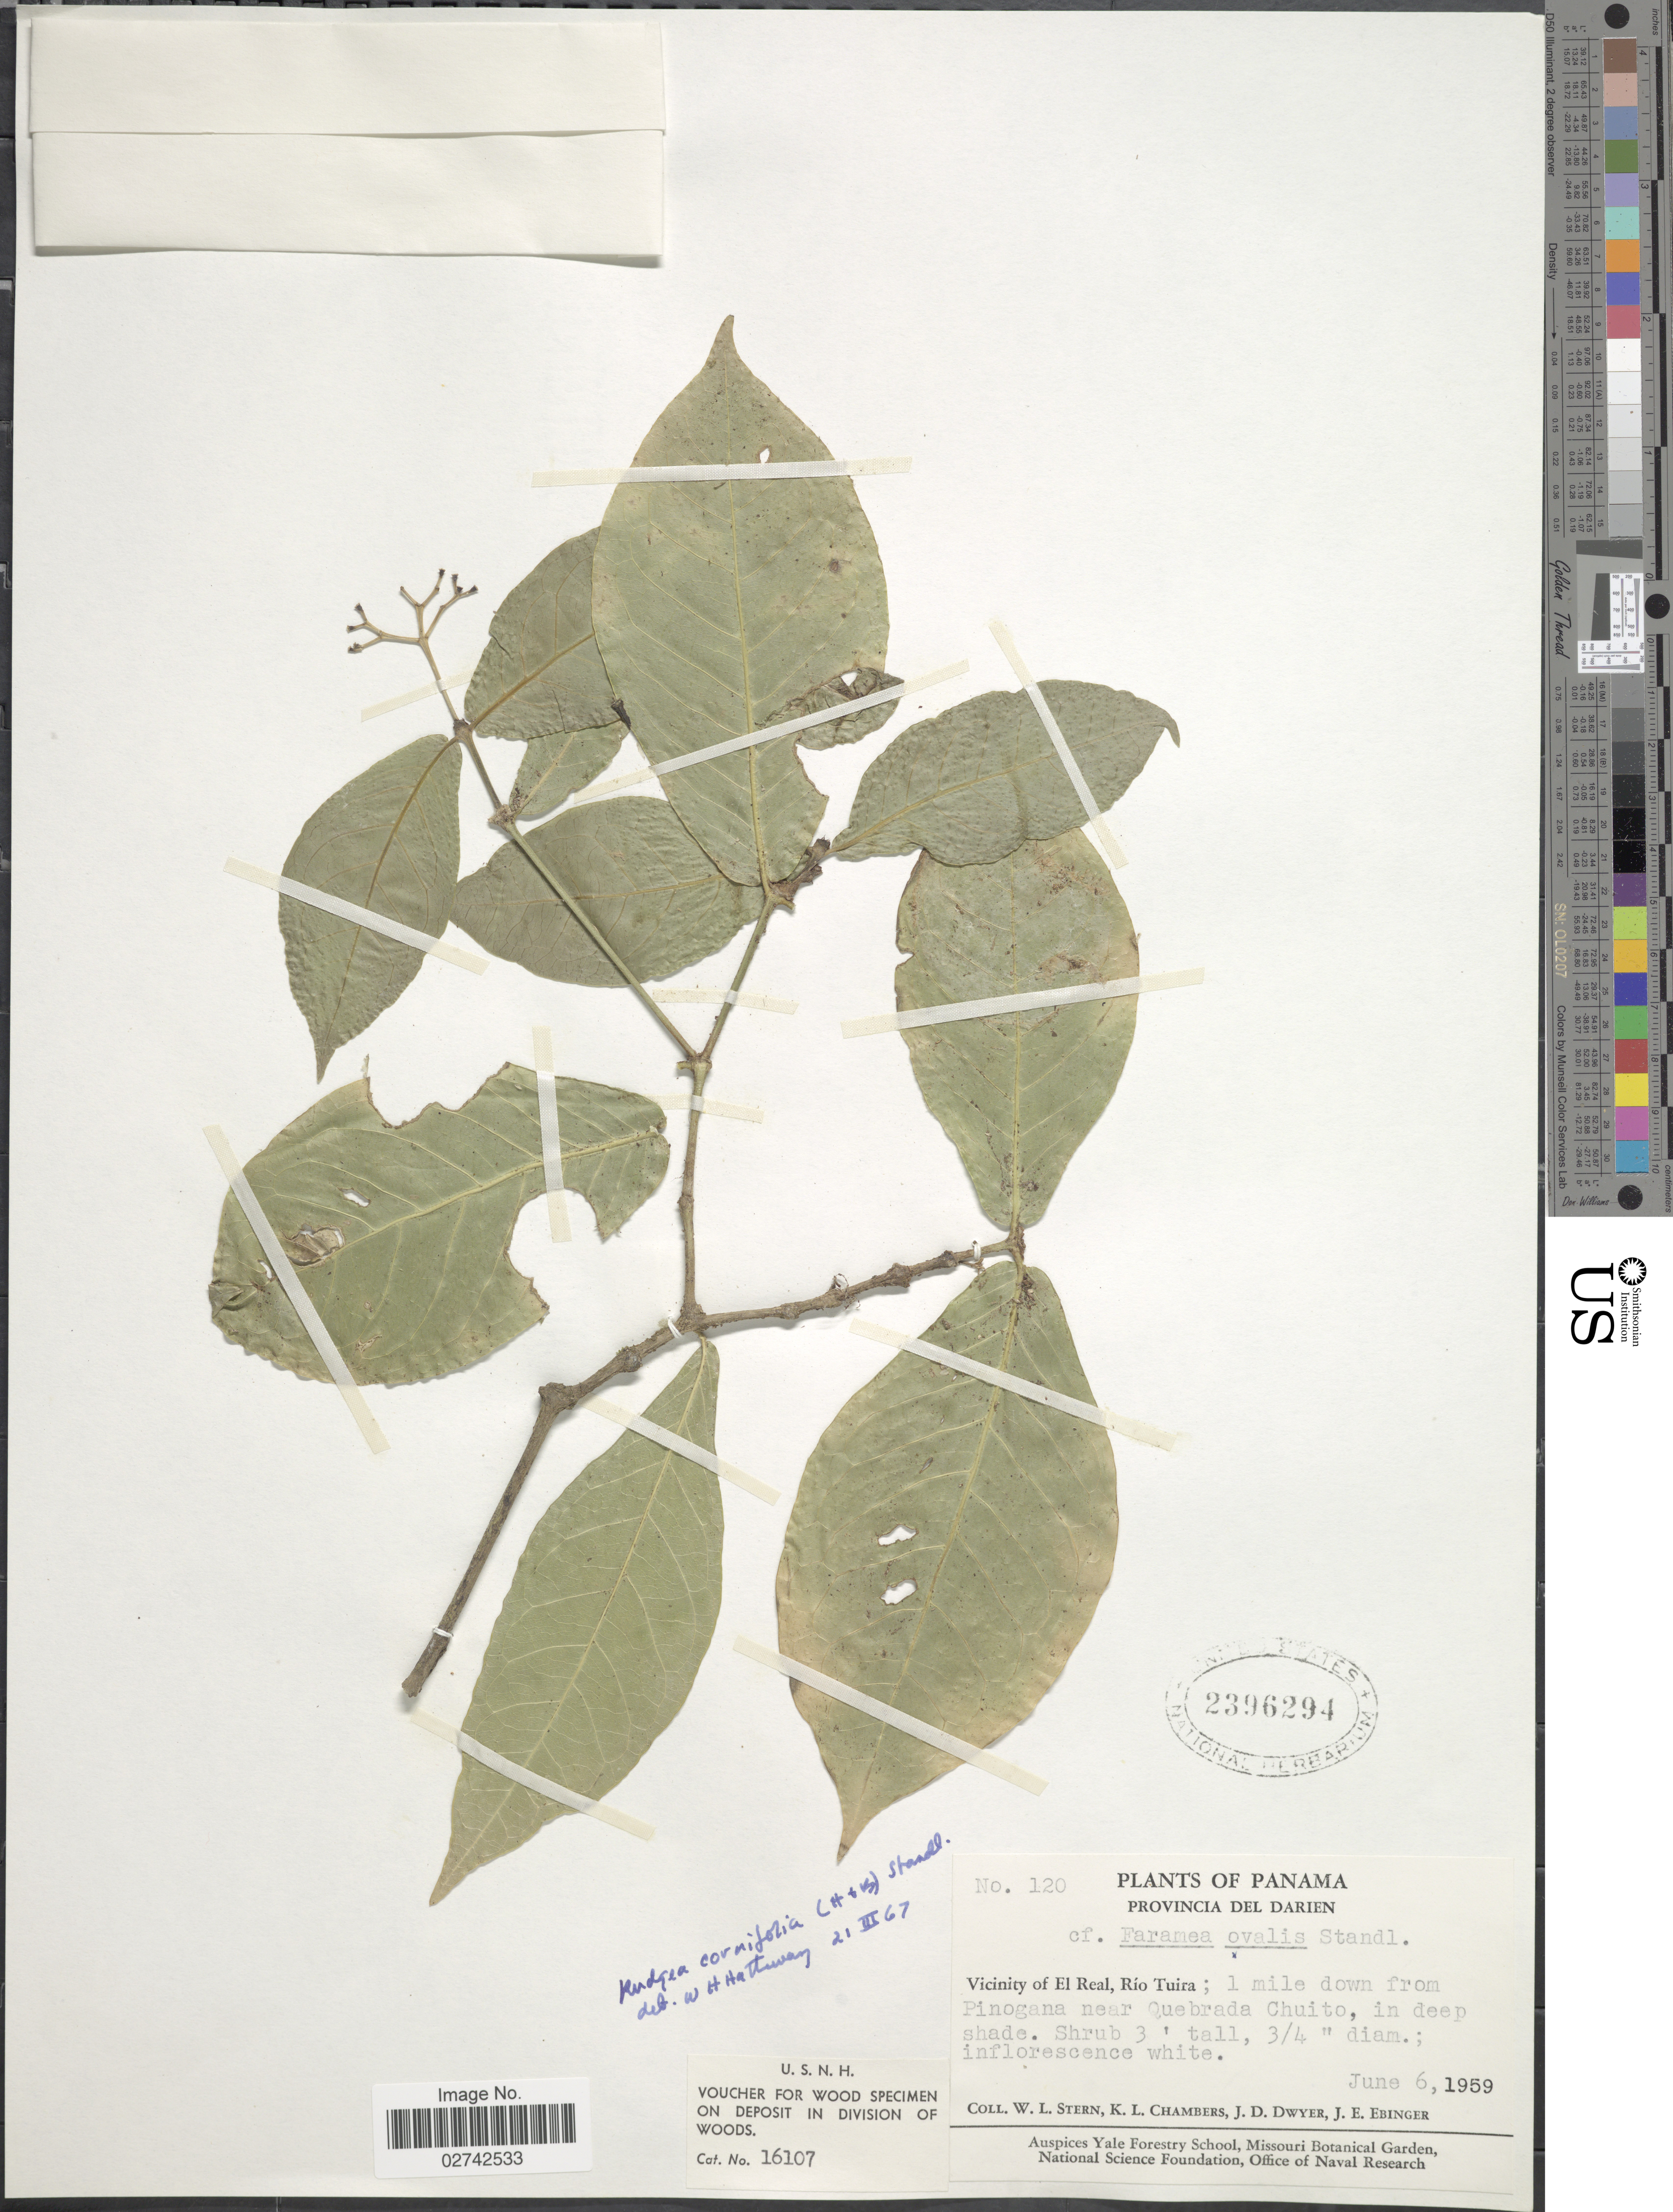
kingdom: Plantae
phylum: Tracheophyta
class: Magnoliopsida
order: Gentianales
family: Rubiaceae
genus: Rudgea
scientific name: Rudgea cornifolia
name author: (Kunth ex Roem. & Schult.) Standl.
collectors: W. L. Stern, K. Chambers, J. D. Dwyer & J. Ebinger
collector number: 120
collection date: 1959-06-06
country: Panama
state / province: Darién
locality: Provincia del Darien, Vicinity of El Real, Rio Tuira: 1 mile down from Pinogana near Quebrada Chuito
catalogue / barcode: US 2396294